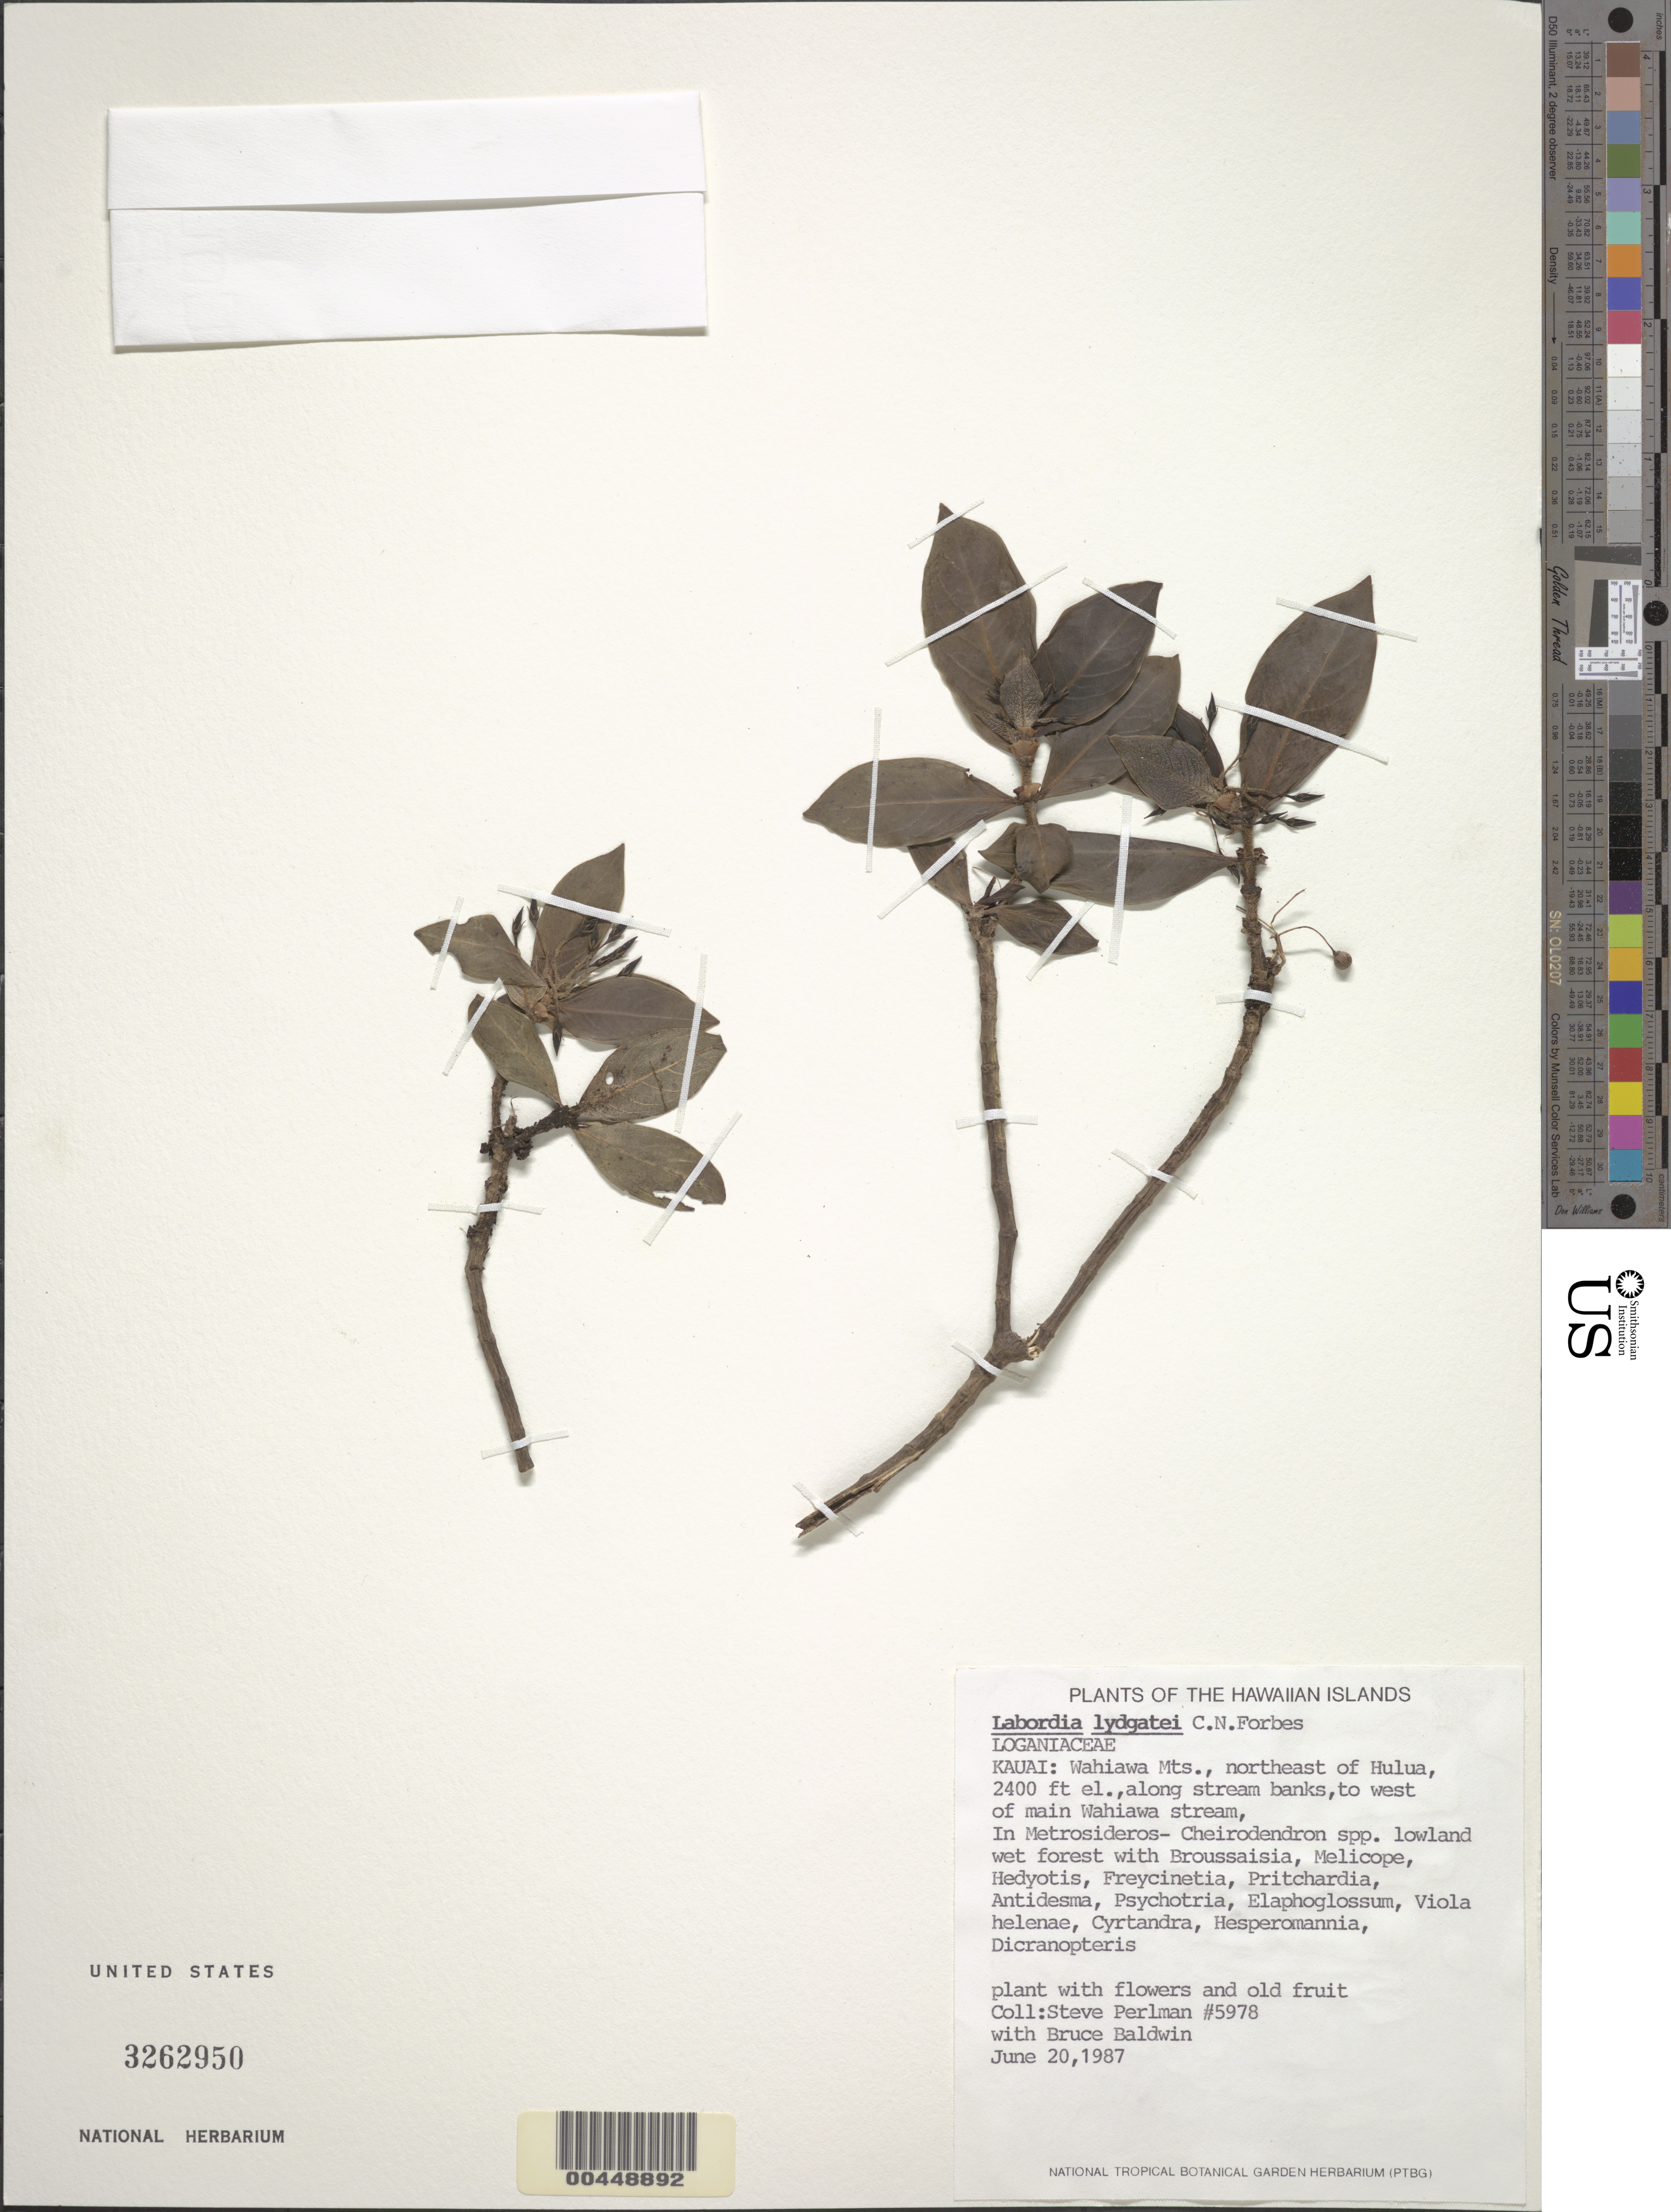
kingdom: Plantae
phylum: Tracheophyta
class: Magnoliopsida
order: Gentianales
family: Loganiaceae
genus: Geniostoma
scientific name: Geniostoma lydgatei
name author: (C.N. Forbes) Byng & Christenh.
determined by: Wagner, W. L., (BOT), Smithsonian Institution - National Museum of Natural History (UNITED STATES)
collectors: S. P. Perlman & B. Baldwin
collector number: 5978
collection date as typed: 20 Jun 1987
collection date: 1987-06-20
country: United States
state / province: Hawaii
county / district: Kauai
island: Kaua'i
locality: Wahiawa Mts., NE of Hulua, along stream banks, to W of main Wahiawa Stream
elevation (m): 732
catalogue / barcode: US 3262950